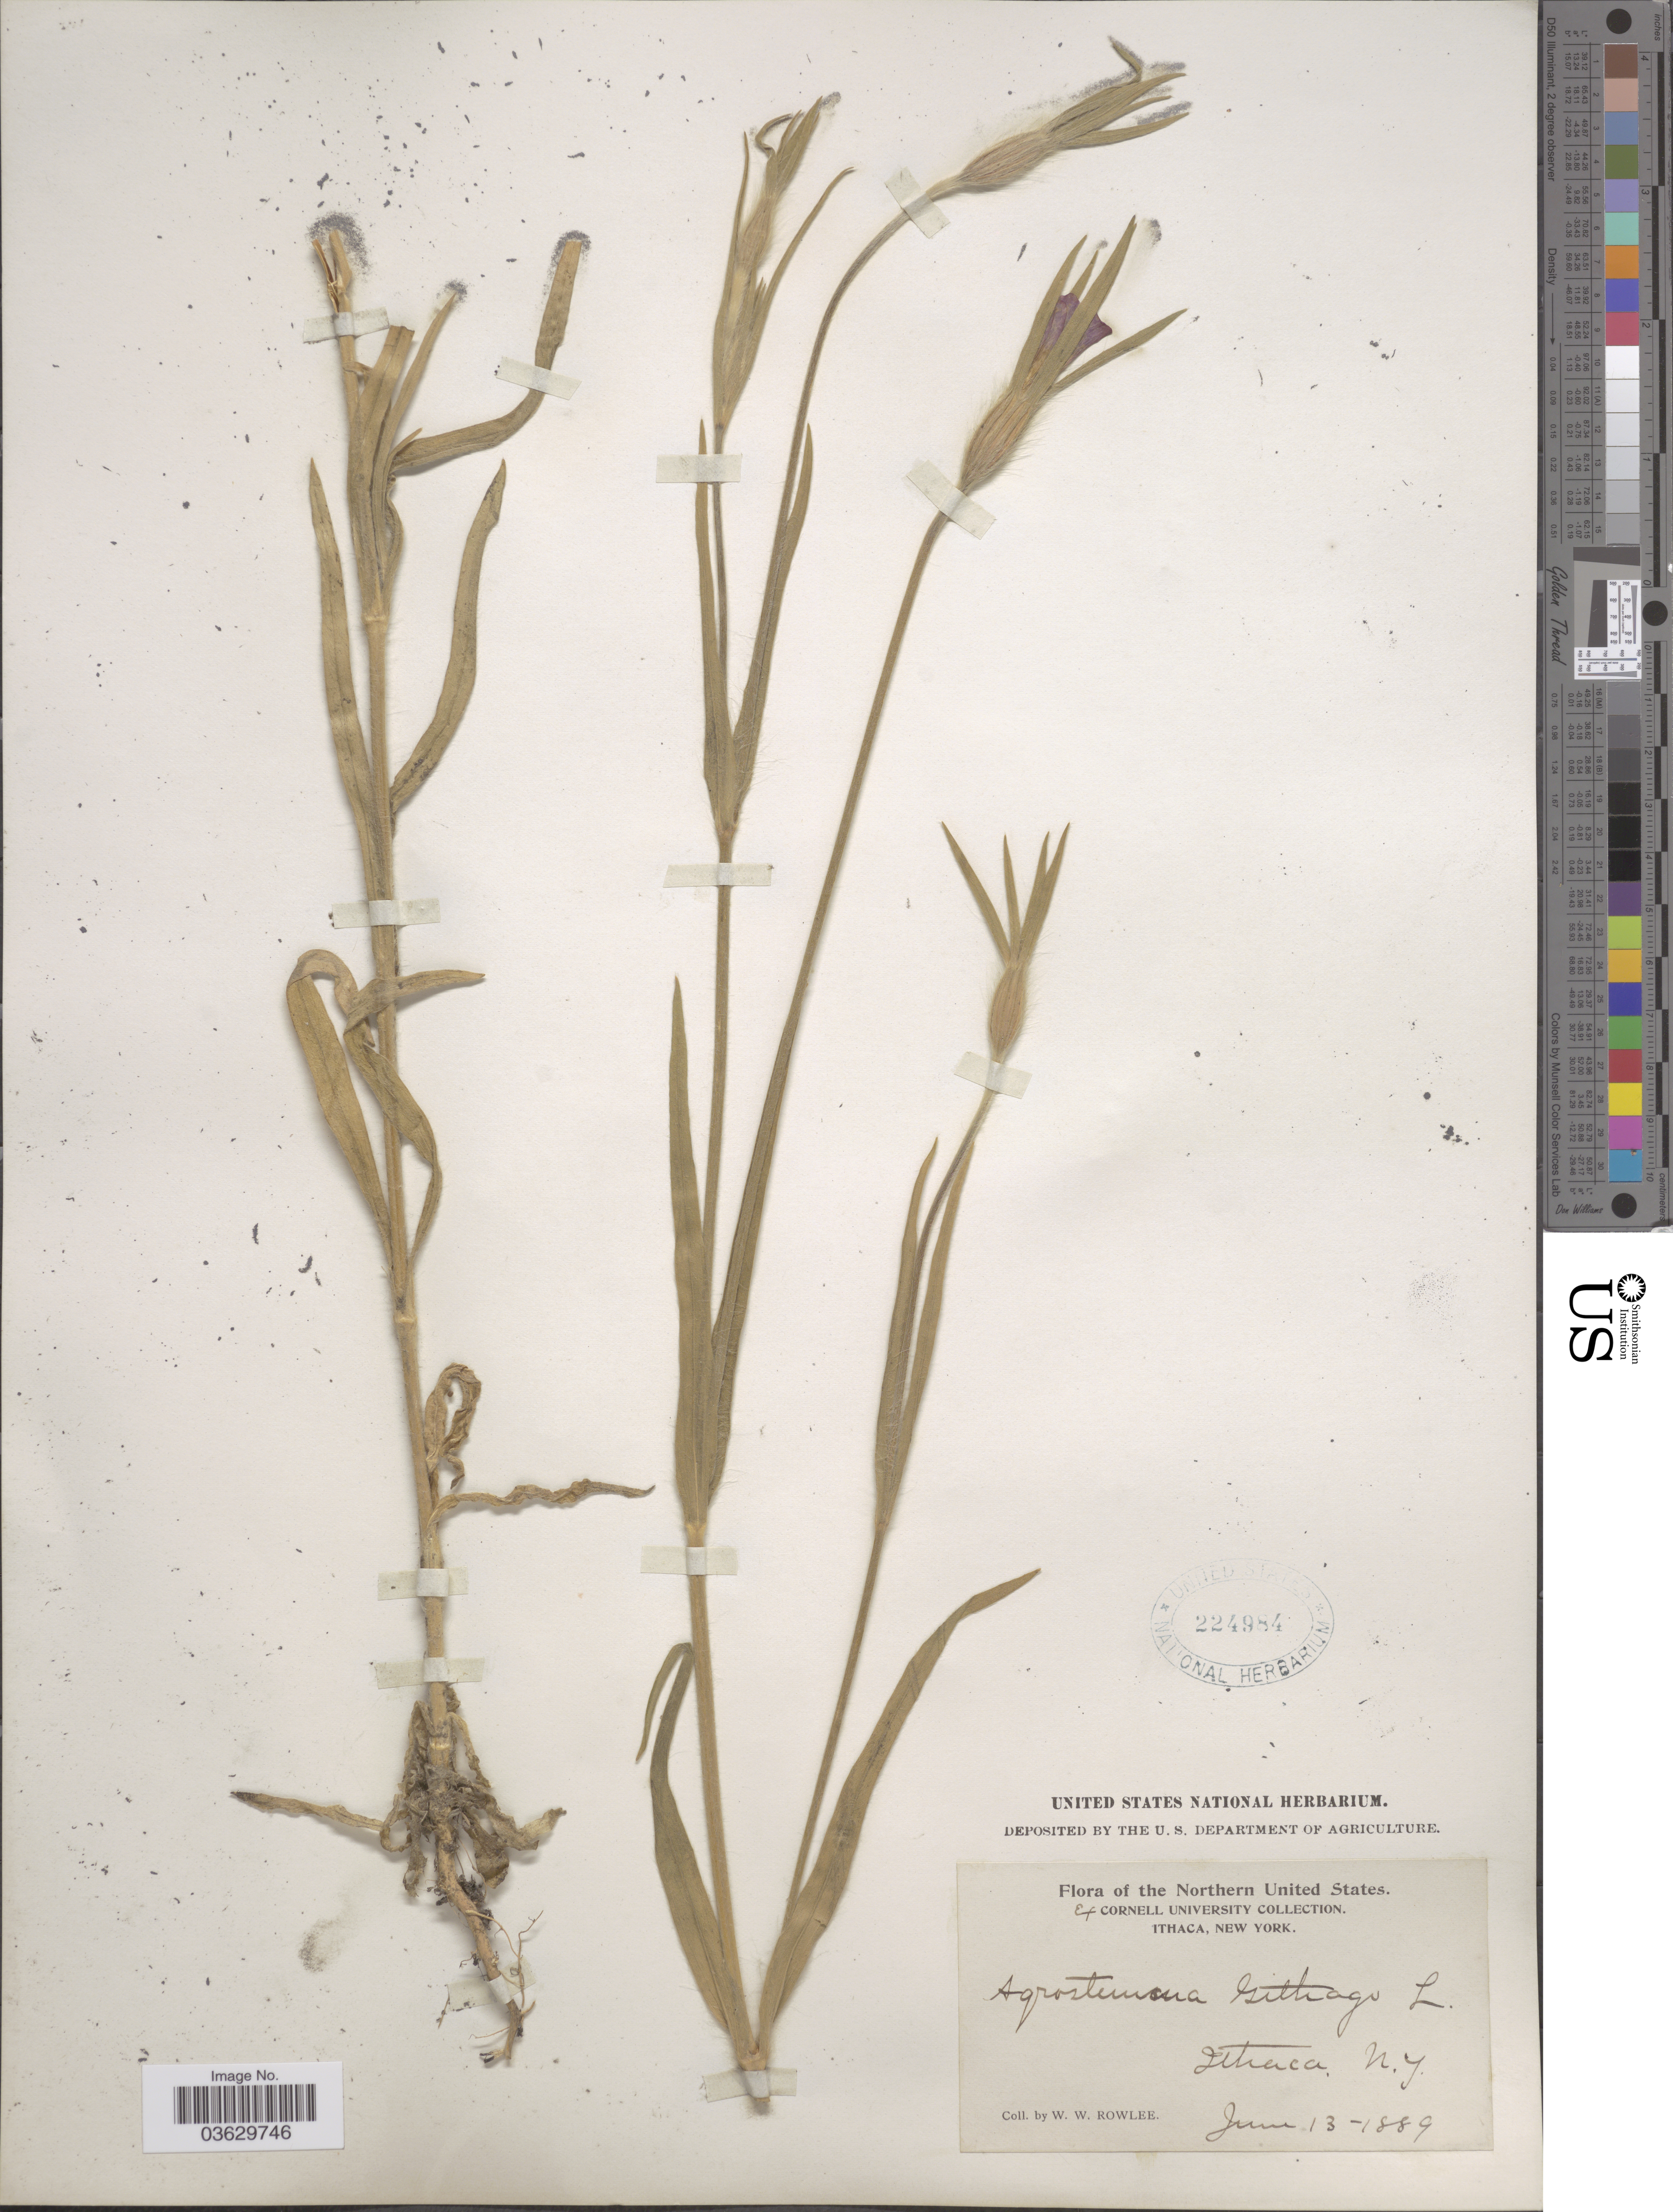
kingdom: Plantae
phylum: Tracheophyta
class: Magnoliopsida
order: Caryophyllales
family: Caryophyllaceae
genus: Agrostemma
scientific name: Agrostemma githago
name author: L.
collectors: W. W. Rowlee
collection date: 1889-06-13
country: United States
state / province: New York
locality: Northern United States. Ithaca.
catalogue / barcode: US 224984